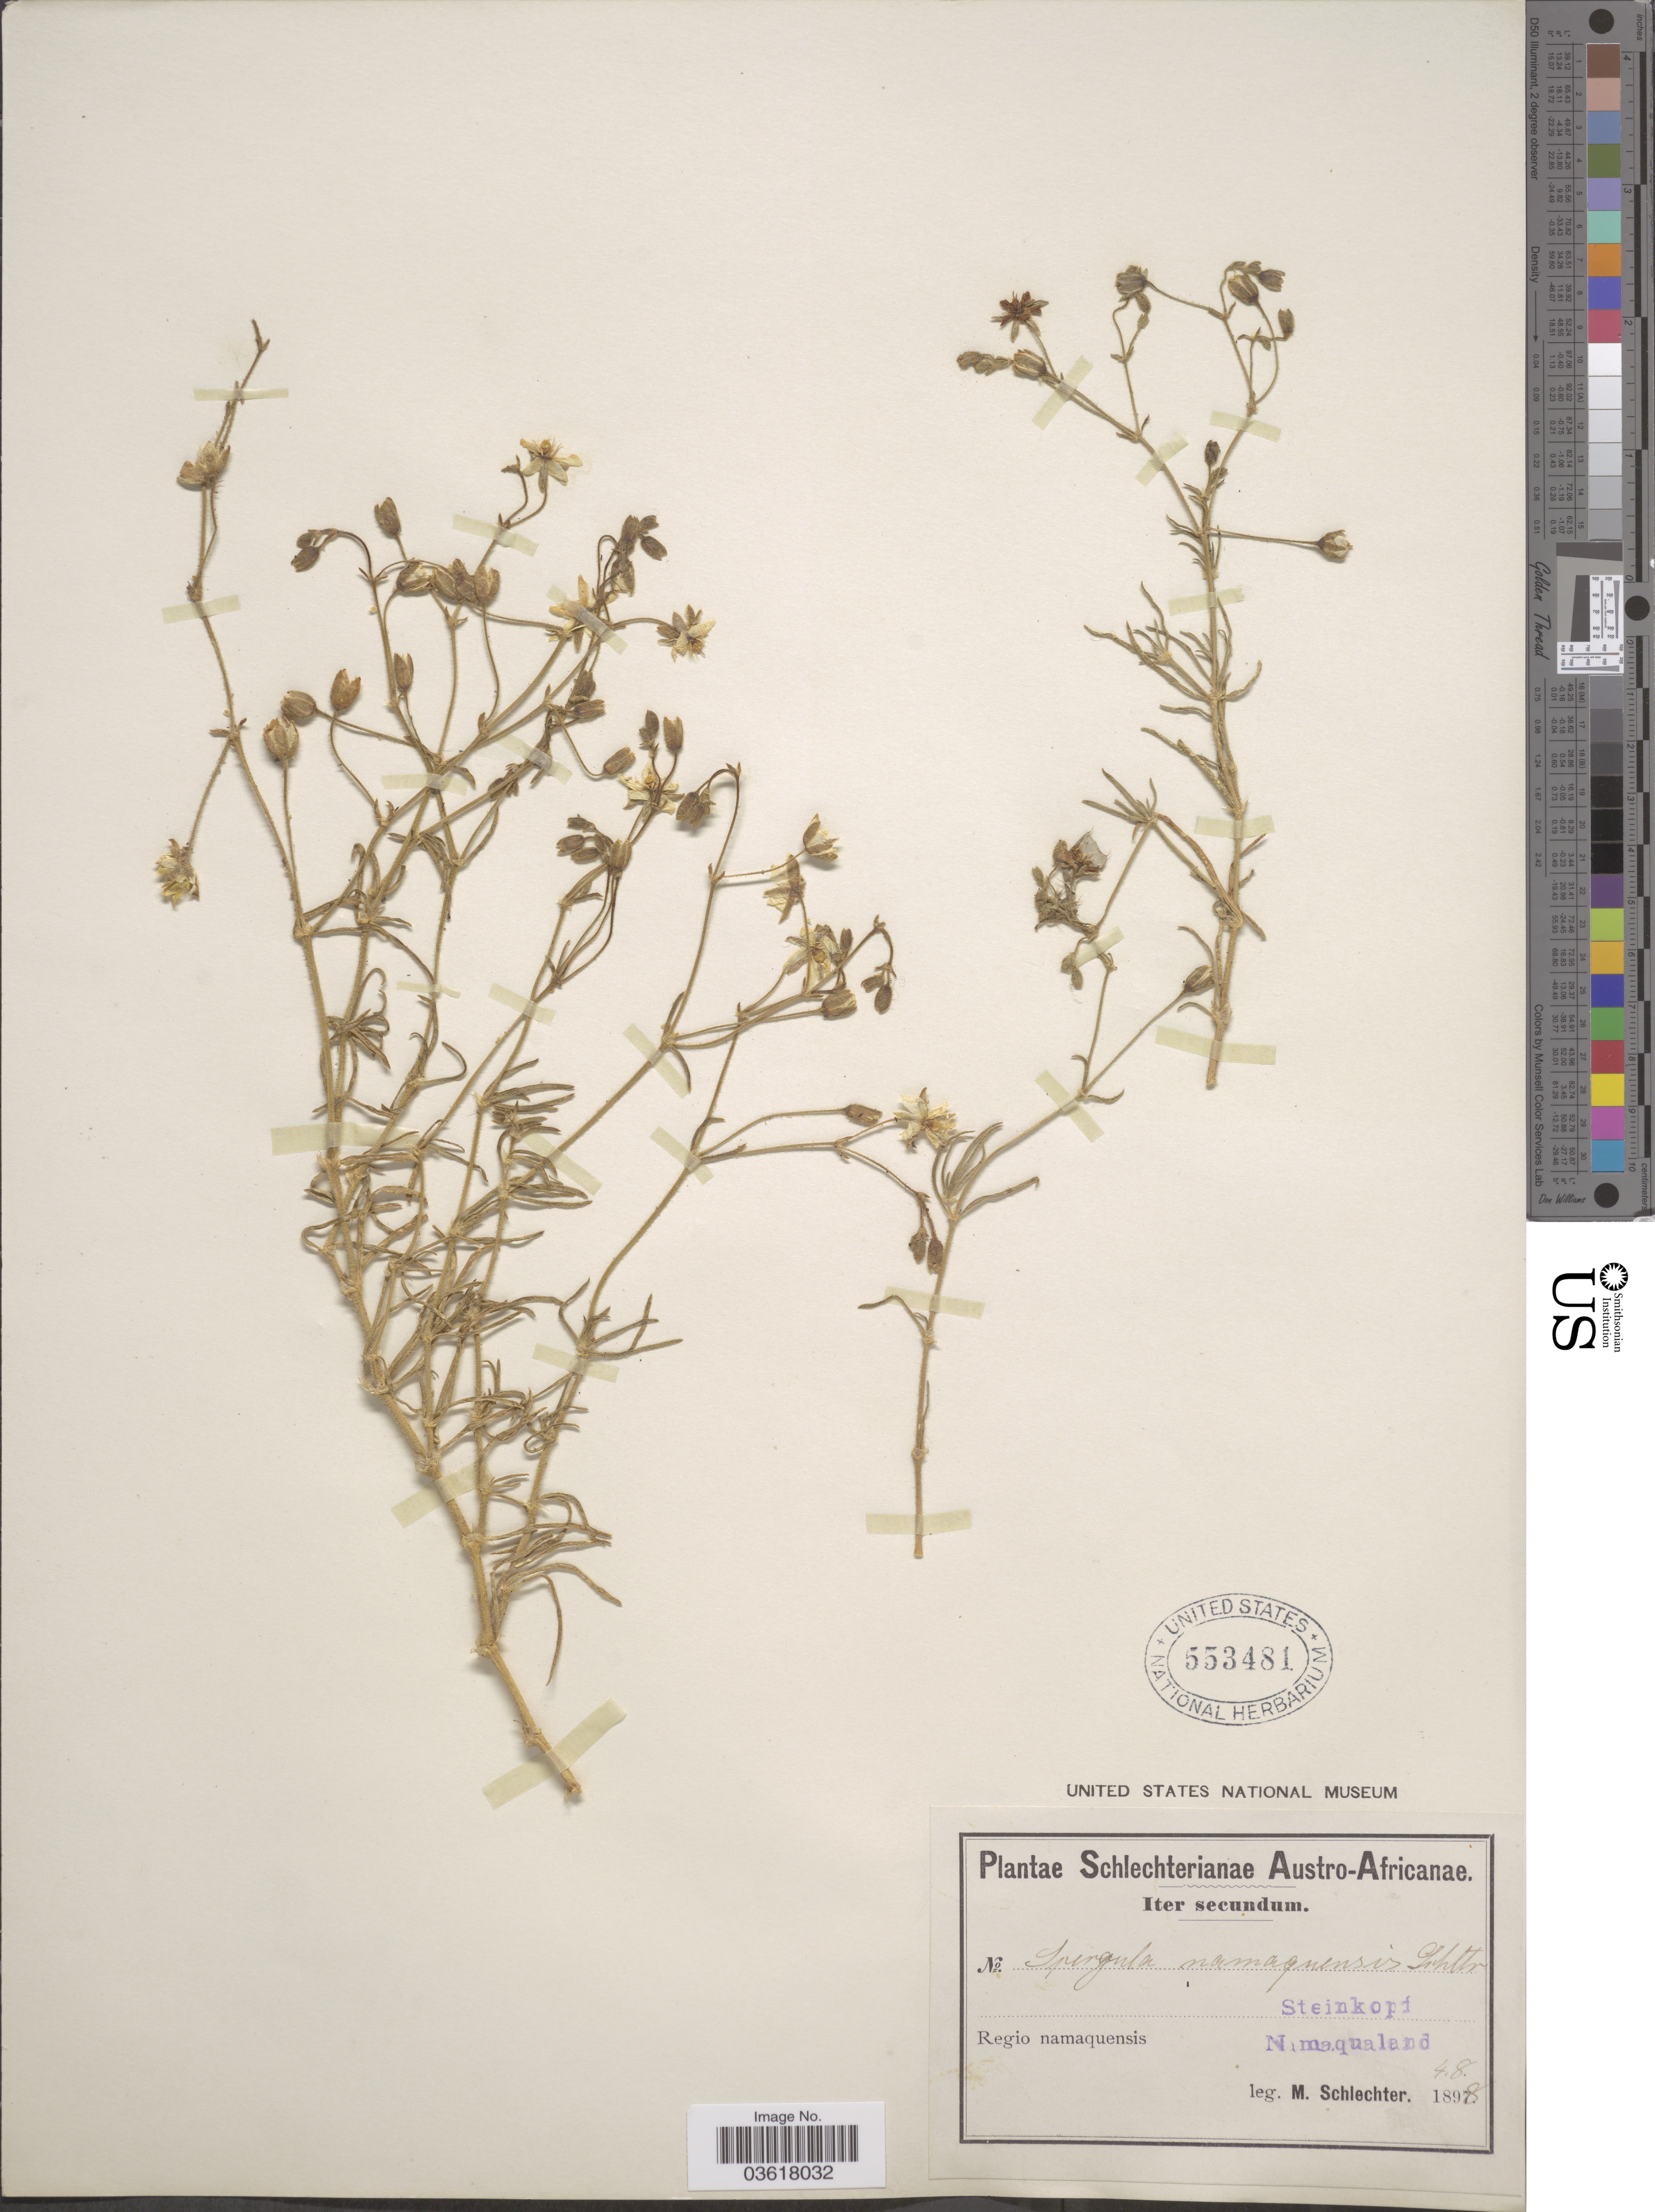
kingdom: Plantae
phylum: Tracheophyta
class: Magnoliopsida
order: Caryophyllales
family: Caryophyllaceae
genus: Spergularia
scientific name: Spergularia namaquensis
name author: Schltr. ex M.Á. Alonso et al.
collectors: M. Schlechter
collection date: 1898-08-04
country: South Africa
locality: Austro-Africanae. Regio namaquensis. Steinkopf. Namaqualand.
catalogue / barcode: US 553481